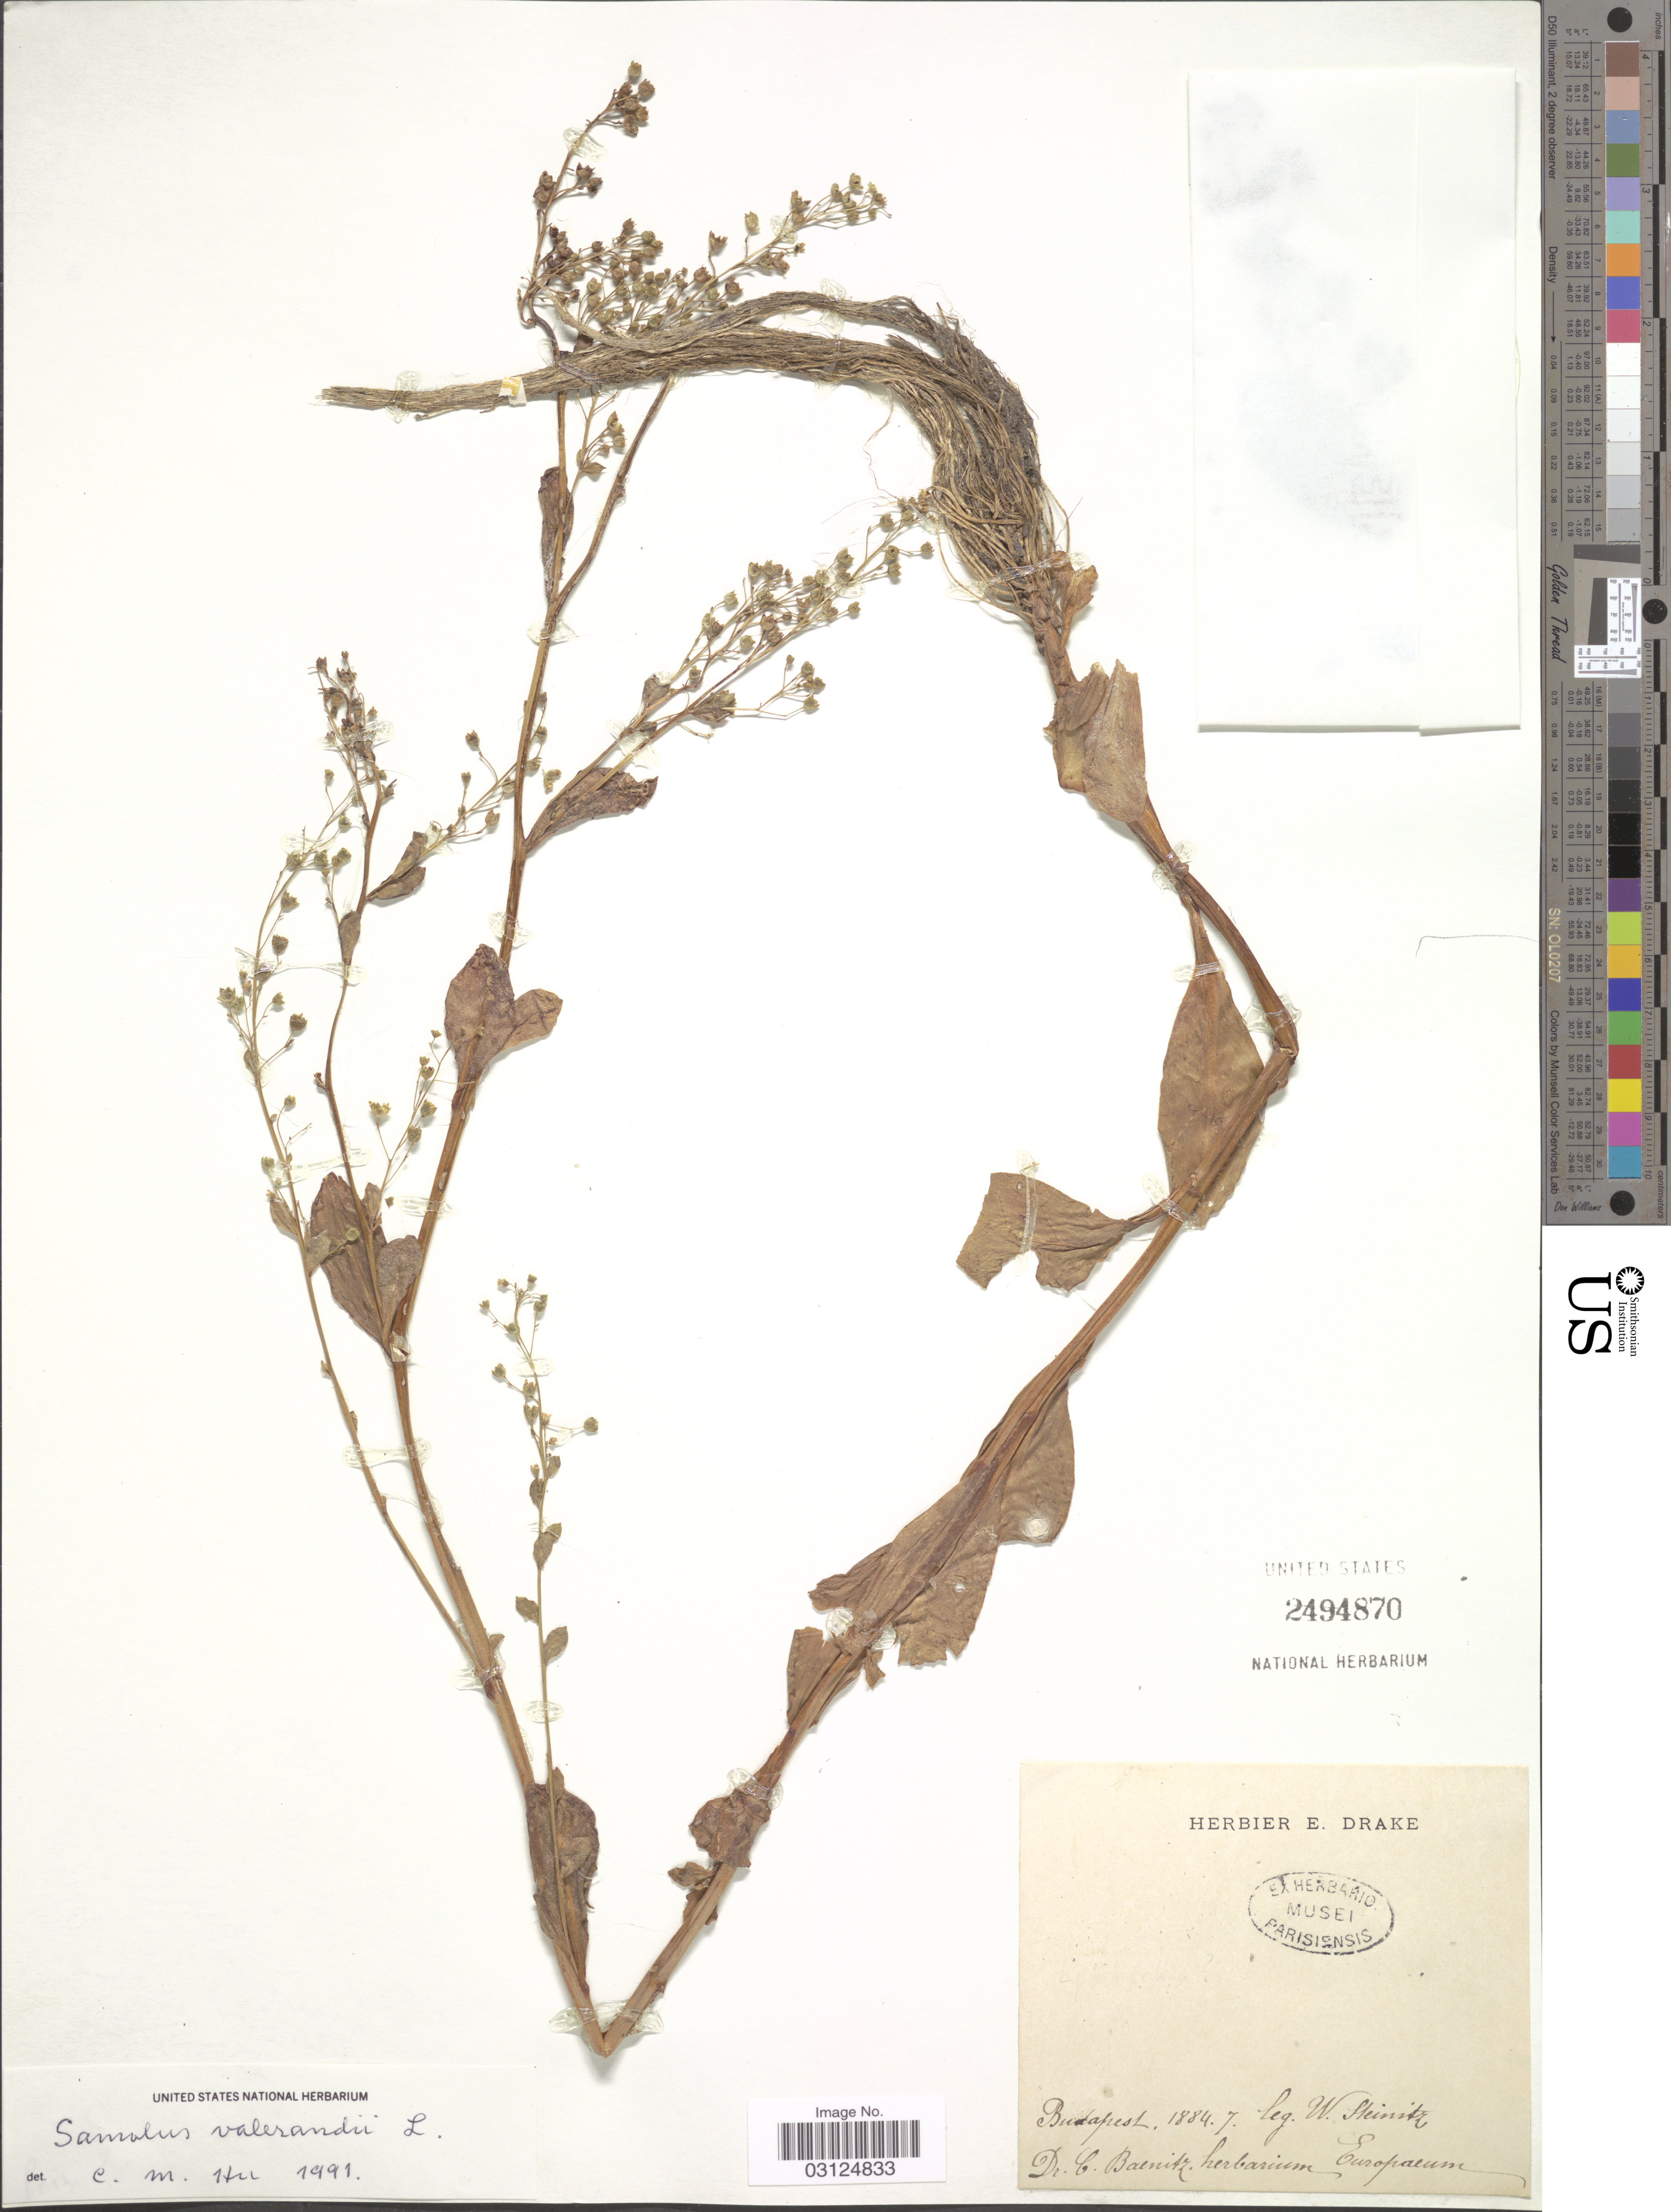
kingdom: Plantae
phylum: Tracheophyta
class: Magnoliopsida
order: Ericales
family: Primulaceae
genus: Samolus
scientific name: Samolus valerandi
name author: L.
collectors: W. Steinitz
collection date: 1884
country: Hungary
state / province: Budapest, Capital District of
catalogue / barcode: US 2494870